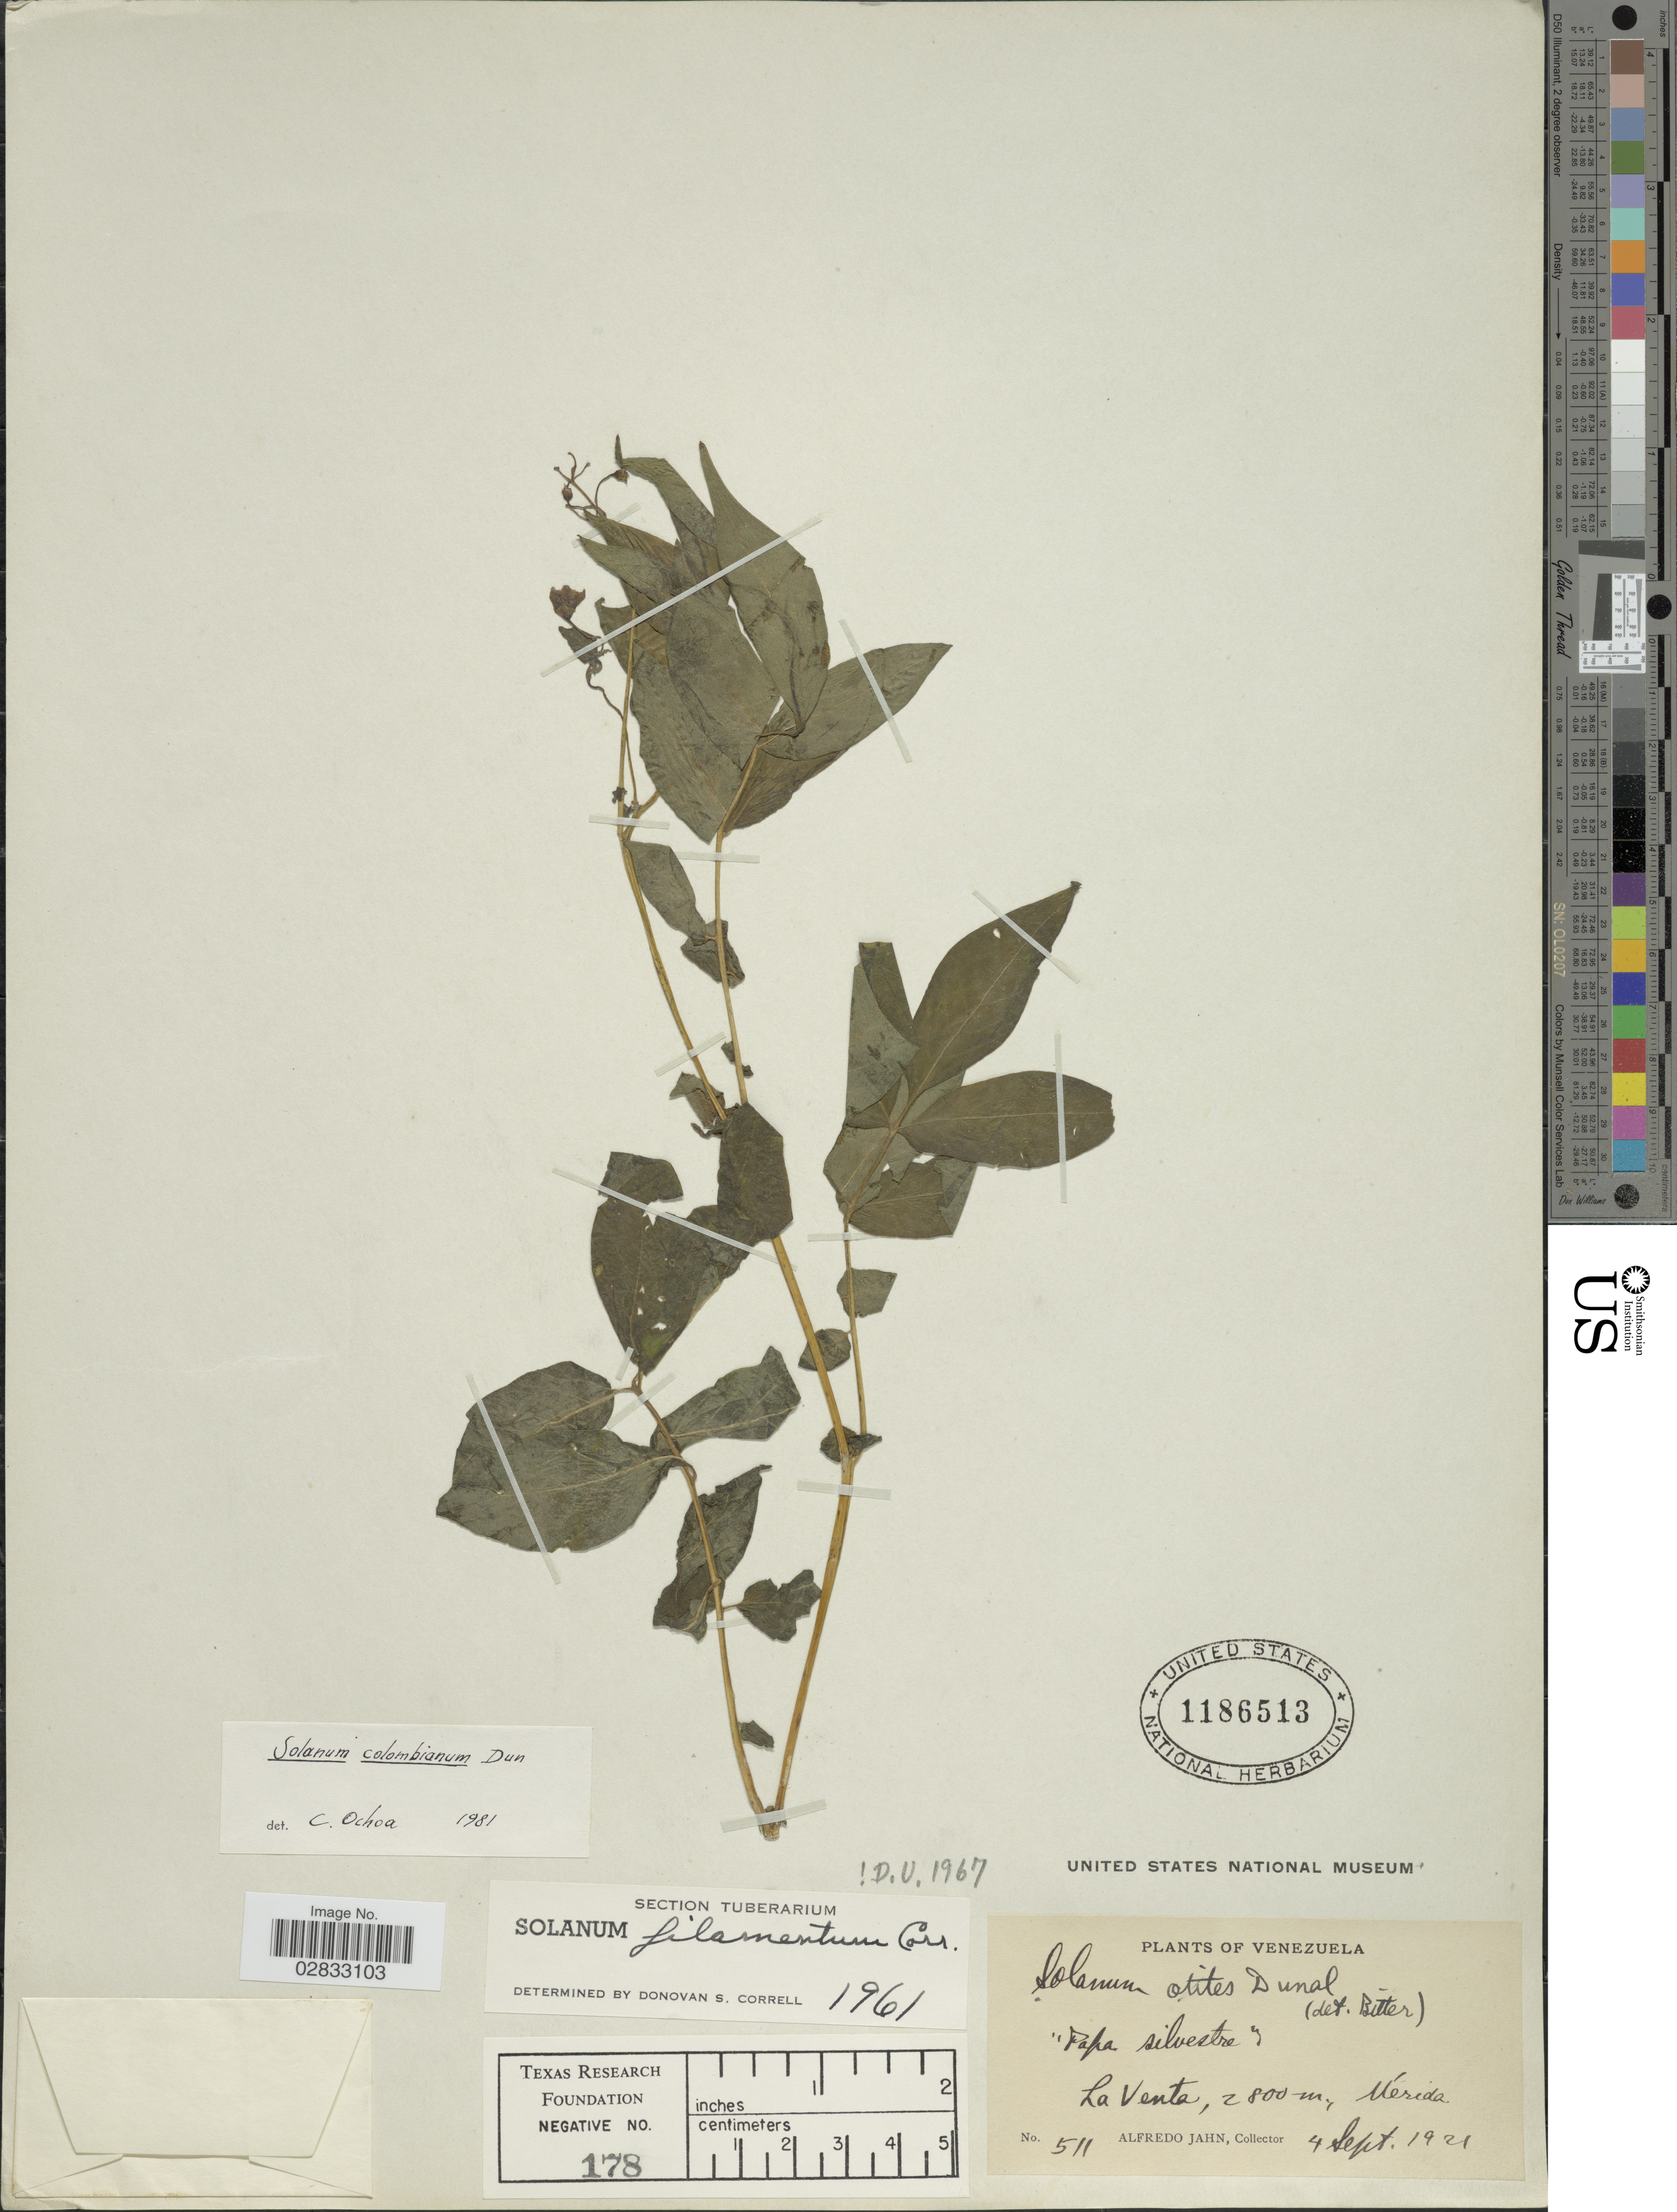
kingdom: Plantae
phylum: Tracheophyta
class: Magnoliopsida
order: Solanales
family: Solanaceae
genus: Solanum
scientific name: Solanum filamentum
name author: Correll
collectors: A. Jahn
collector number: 511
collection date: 1921-09-04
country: Venezuela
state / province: Mérida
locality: La Venta.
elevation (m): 2800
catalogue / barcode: US 1186513